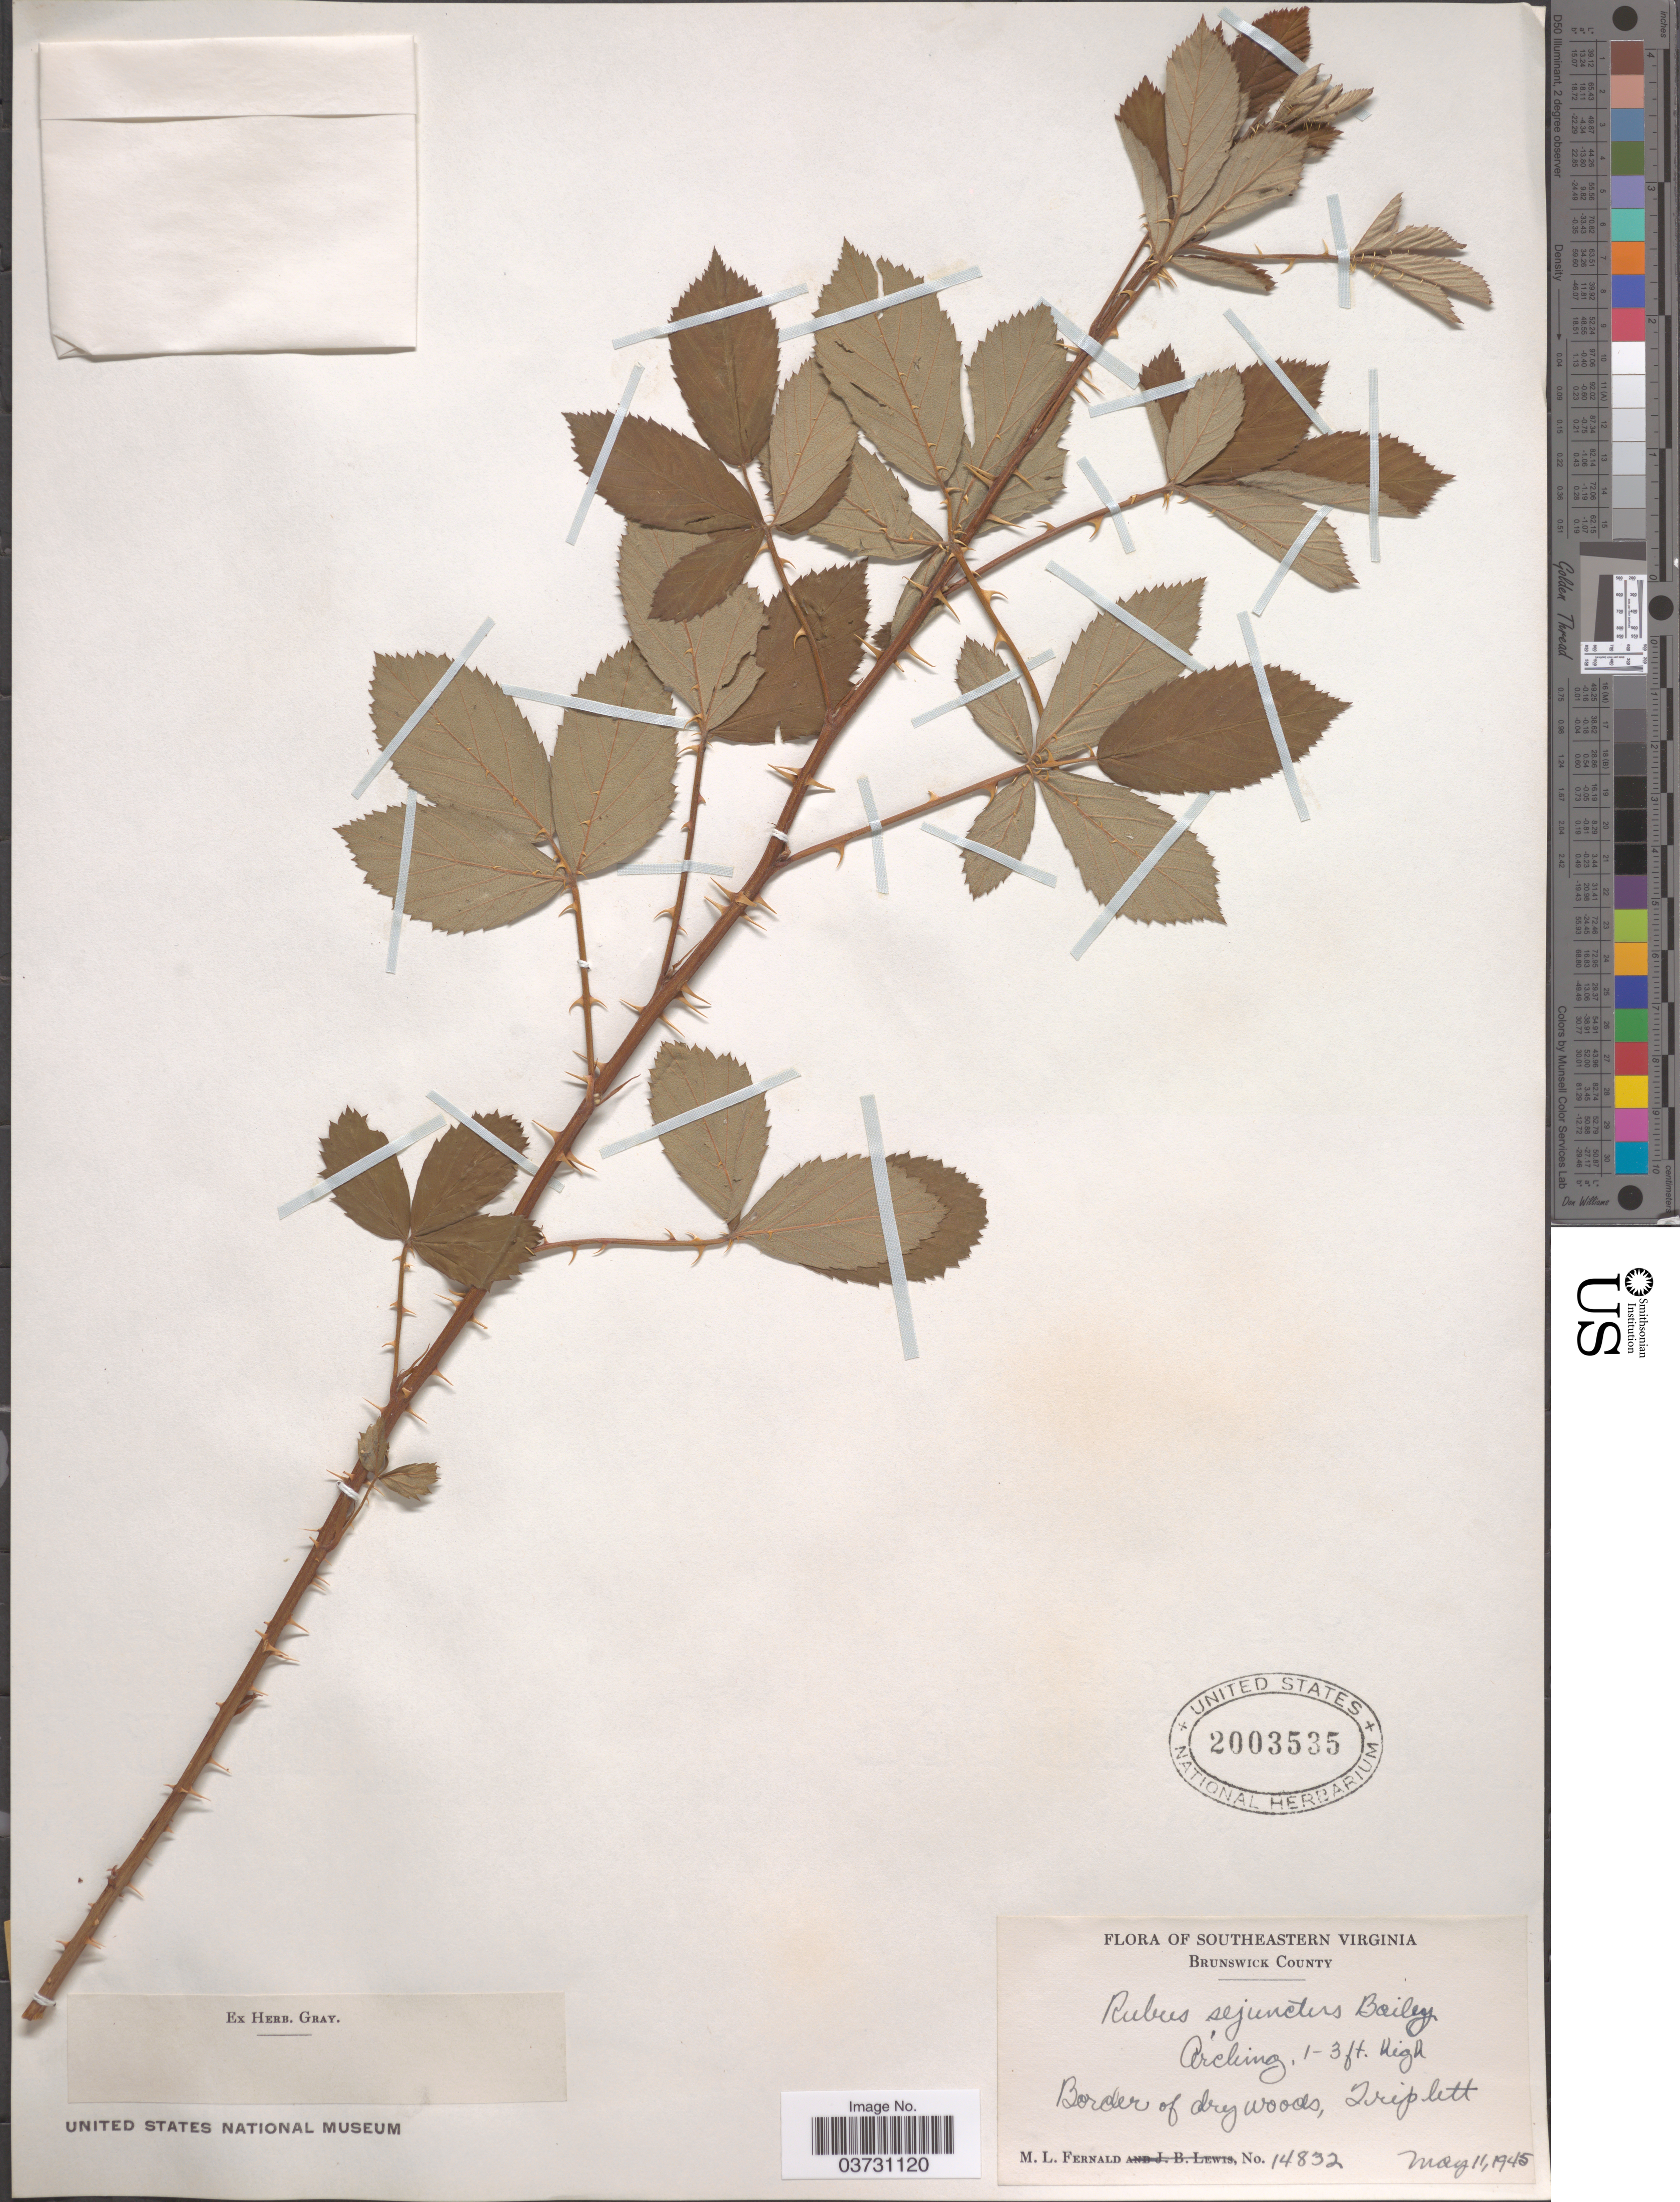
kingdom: Plantae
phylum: Tracheophyta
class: Magnoliopsida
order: Rosales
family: Rosaceae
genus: Rubus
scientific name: Rubus sejunctus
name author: L.H. Bailey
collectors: M. L. Fernald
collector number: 14832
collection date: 1945-05-11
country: United States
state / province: Virginia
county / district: Brunswick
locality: Southeastern Virginia. Brunswick County. Border of dry woods, Triplett.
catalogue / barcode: US 2003535